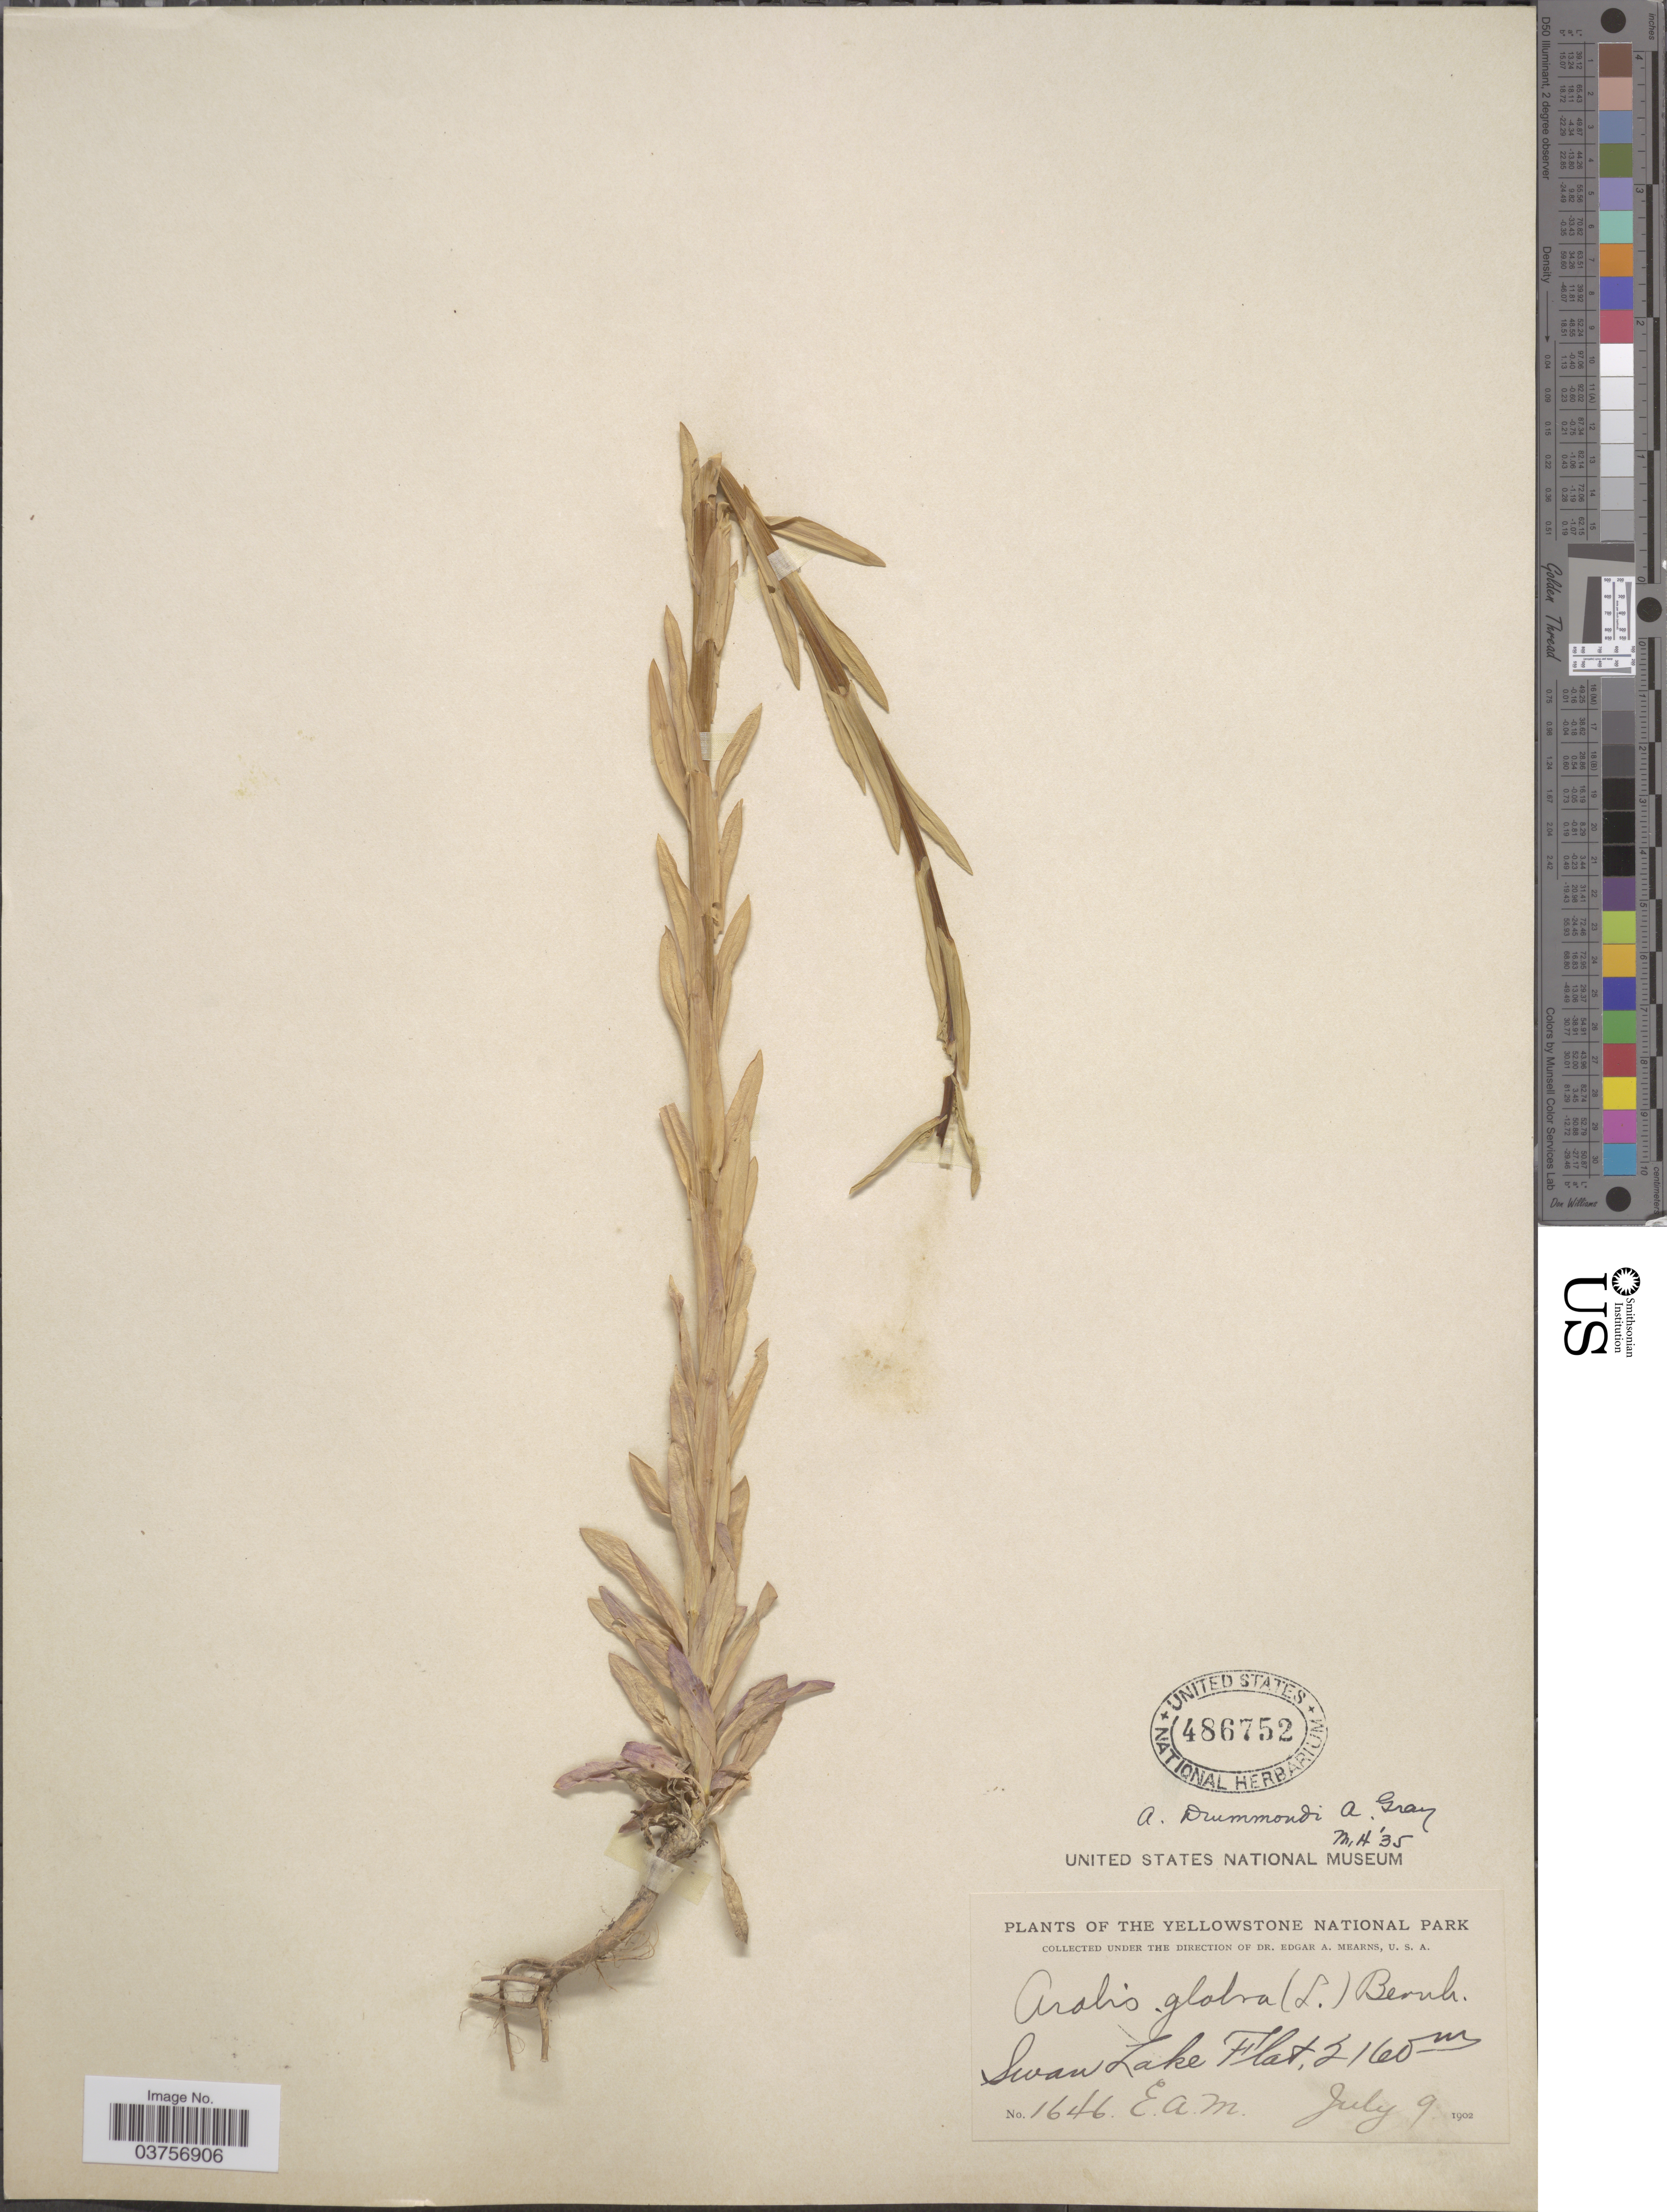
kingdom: Plantae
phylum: Tracheophyta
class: Magnoliopsida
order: Brassicales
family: Brassicaceae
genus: Arabis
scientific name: Arabis drummondii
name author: A. Gray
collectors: E. A. Mearns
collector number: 1646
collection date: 1902-07-09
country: United States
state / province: Wyoming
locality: The Yellowstone National Park. Swan Lake Flat.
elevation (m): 2160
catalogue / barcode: US 486752